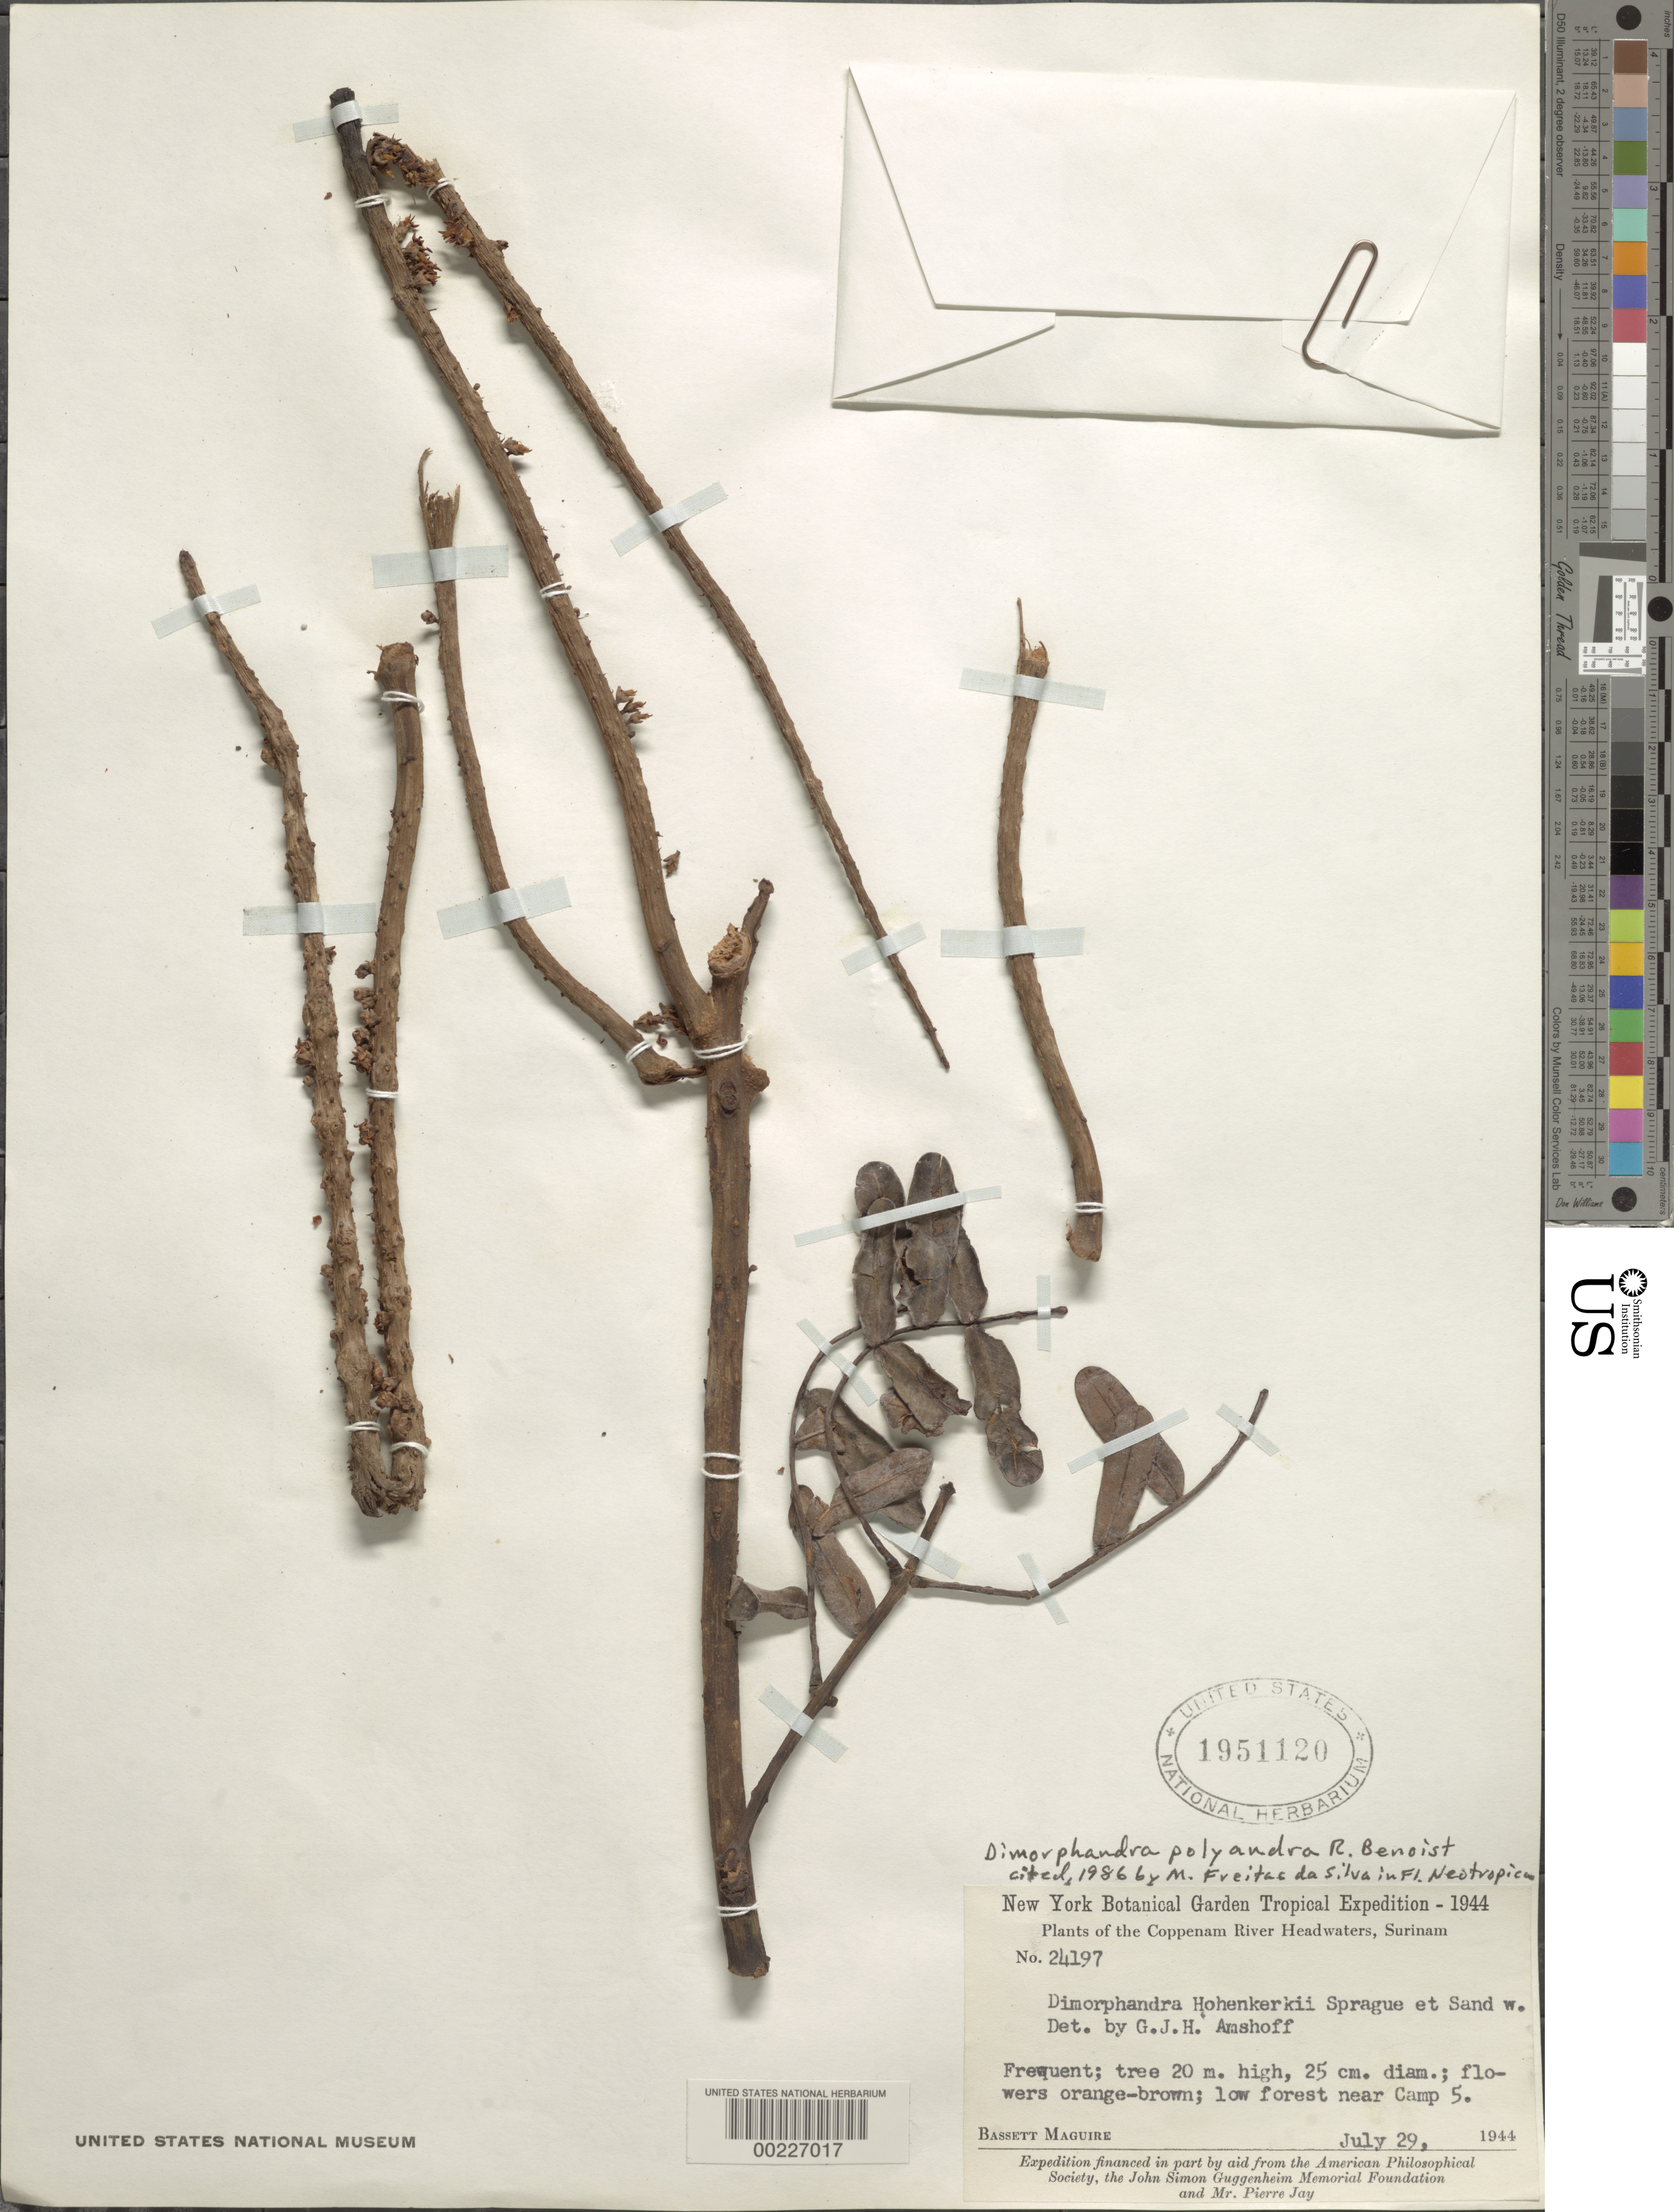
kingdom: Plantae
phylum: Tracheophyta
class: Magnoliopsida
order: Fabales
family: Fabaceae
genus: Dimorphandra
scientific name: Dimorphandra polyandra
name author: Benoist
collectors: B. Maguire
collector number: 24197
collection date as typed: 29 Jul 1944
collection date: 1944-07-29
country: Suriname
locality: Near camp 5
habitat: Low forest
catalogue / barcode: US 1951120